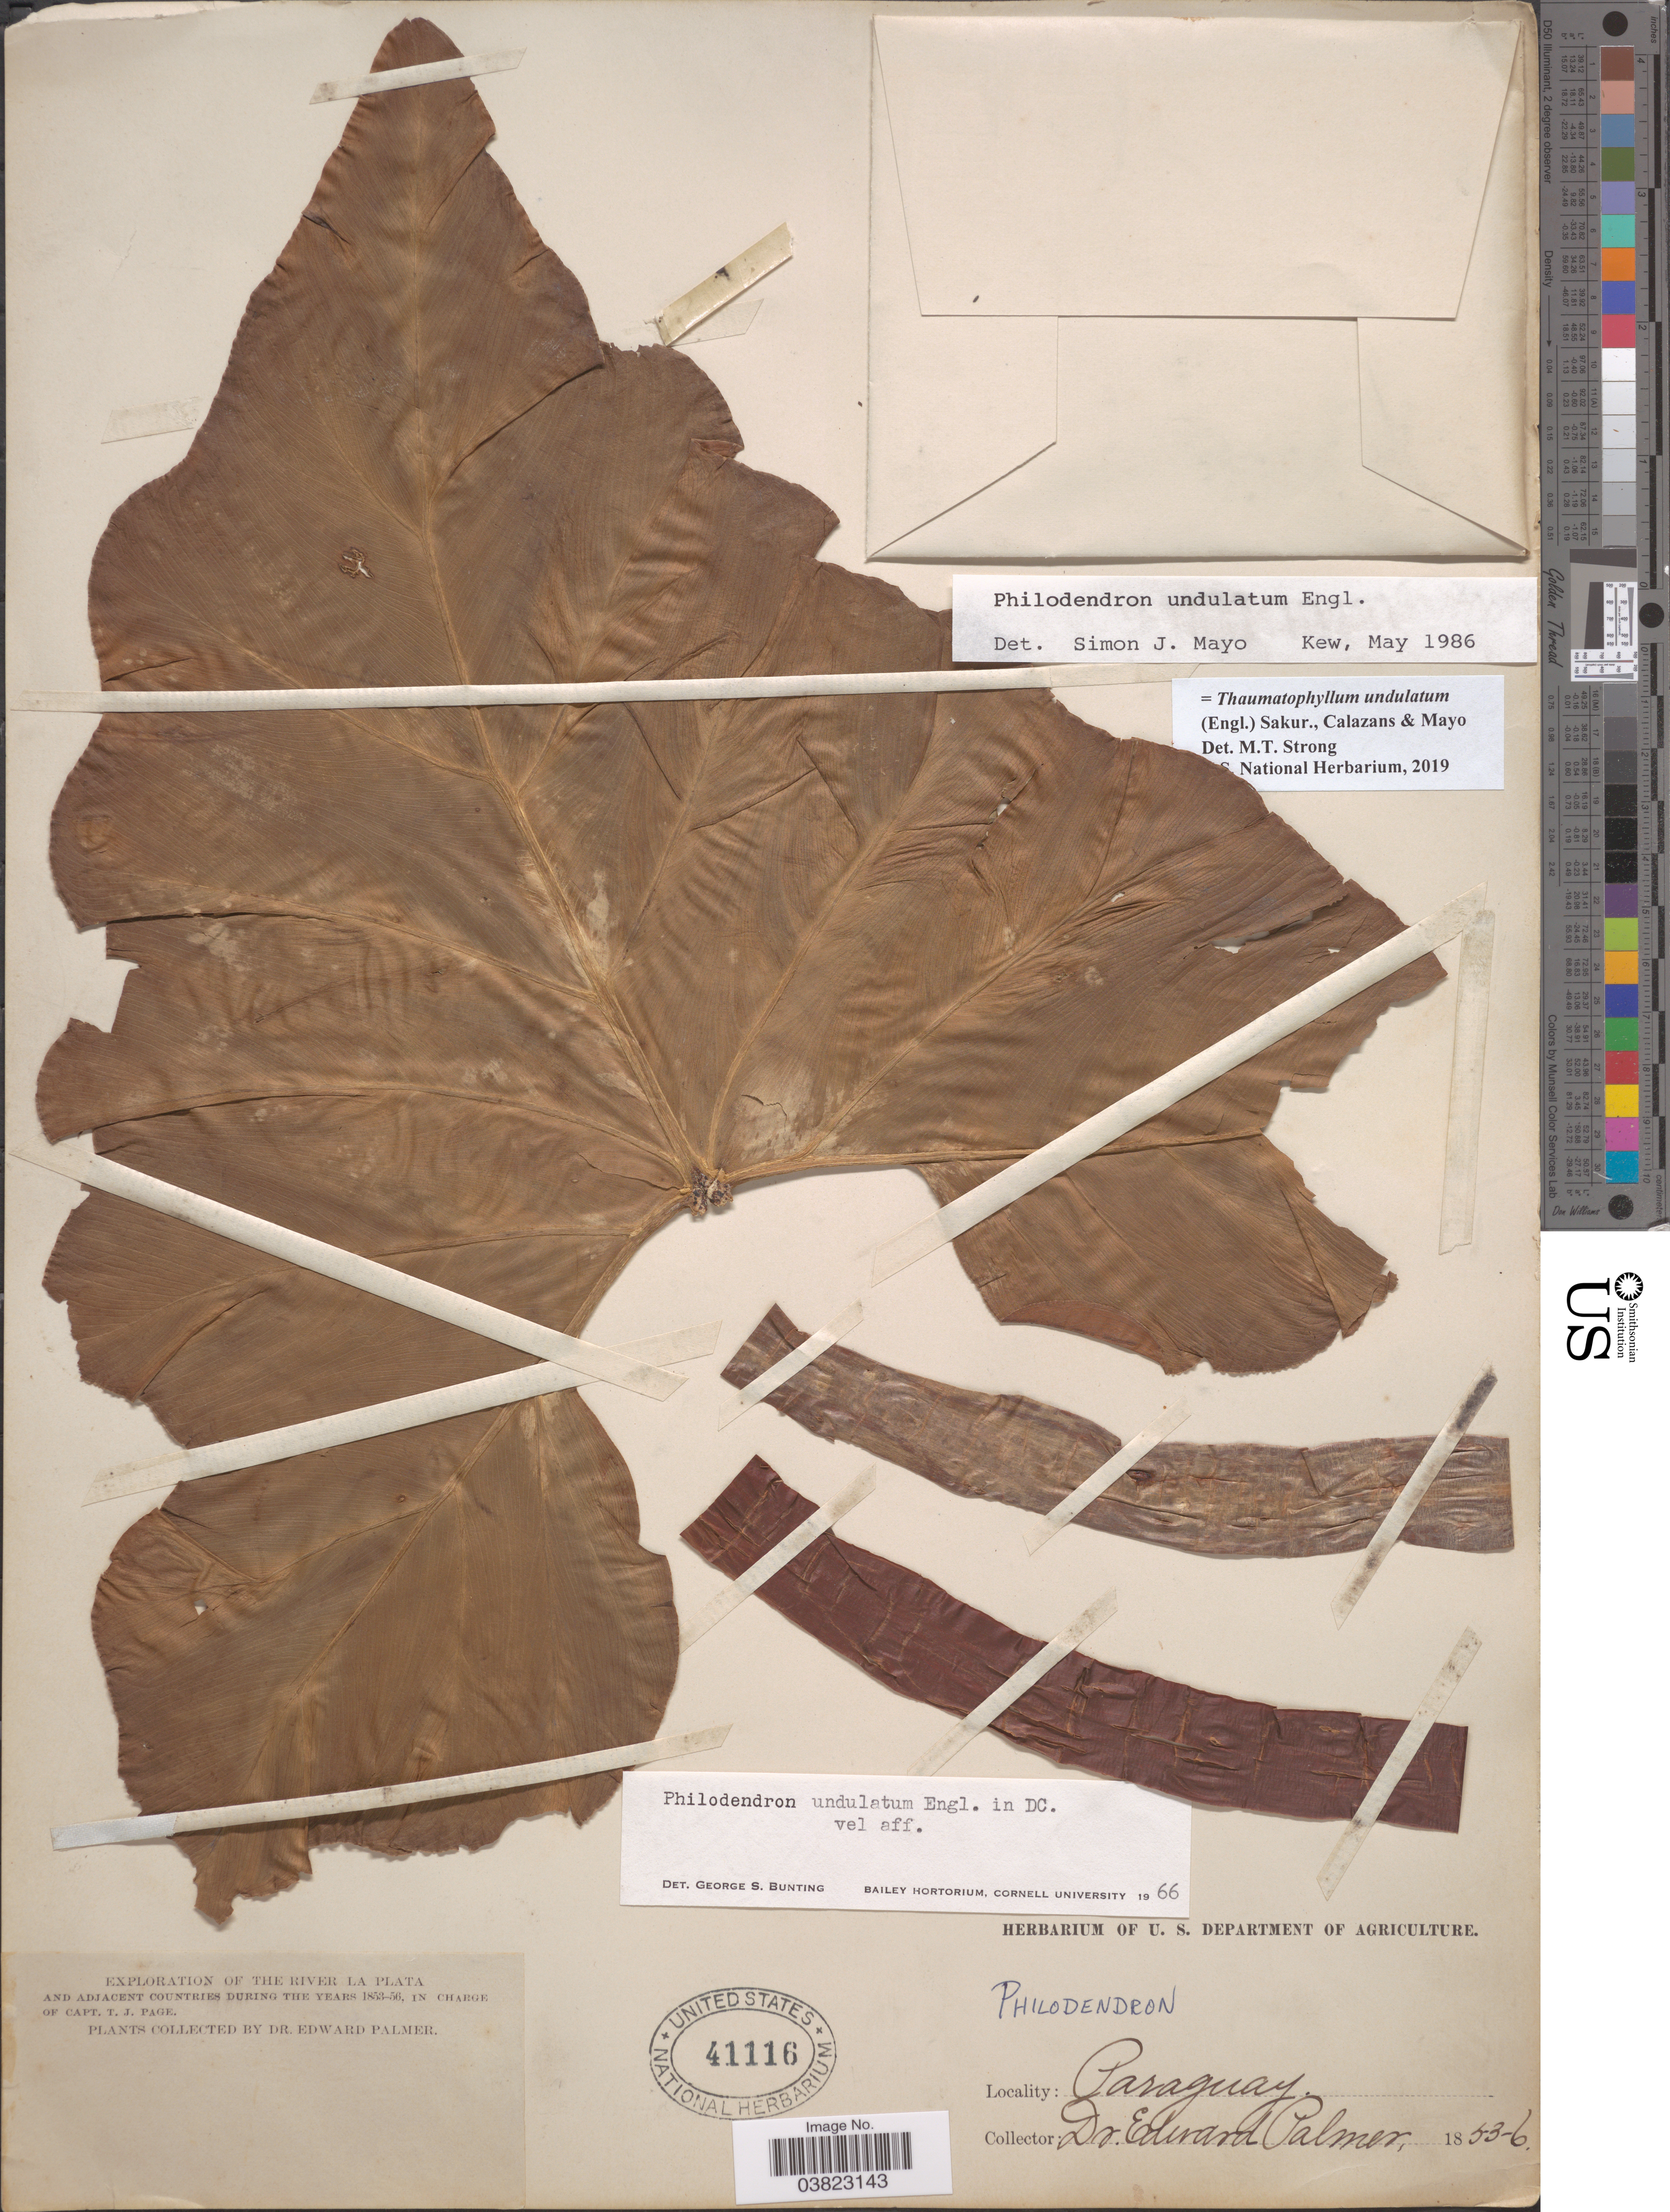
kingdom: Plantae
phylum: Tracheophyta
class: Liliopsida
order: Alismatales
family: Araceae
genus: Thaumatophyllum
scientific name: Thaumatophyllum undulatum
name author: (Engl.) Sakur. et al.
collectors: E. Palmer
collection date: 1853/1856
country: Paraguay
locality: The River La Plata and adjacent countries.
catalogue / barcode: US 41116